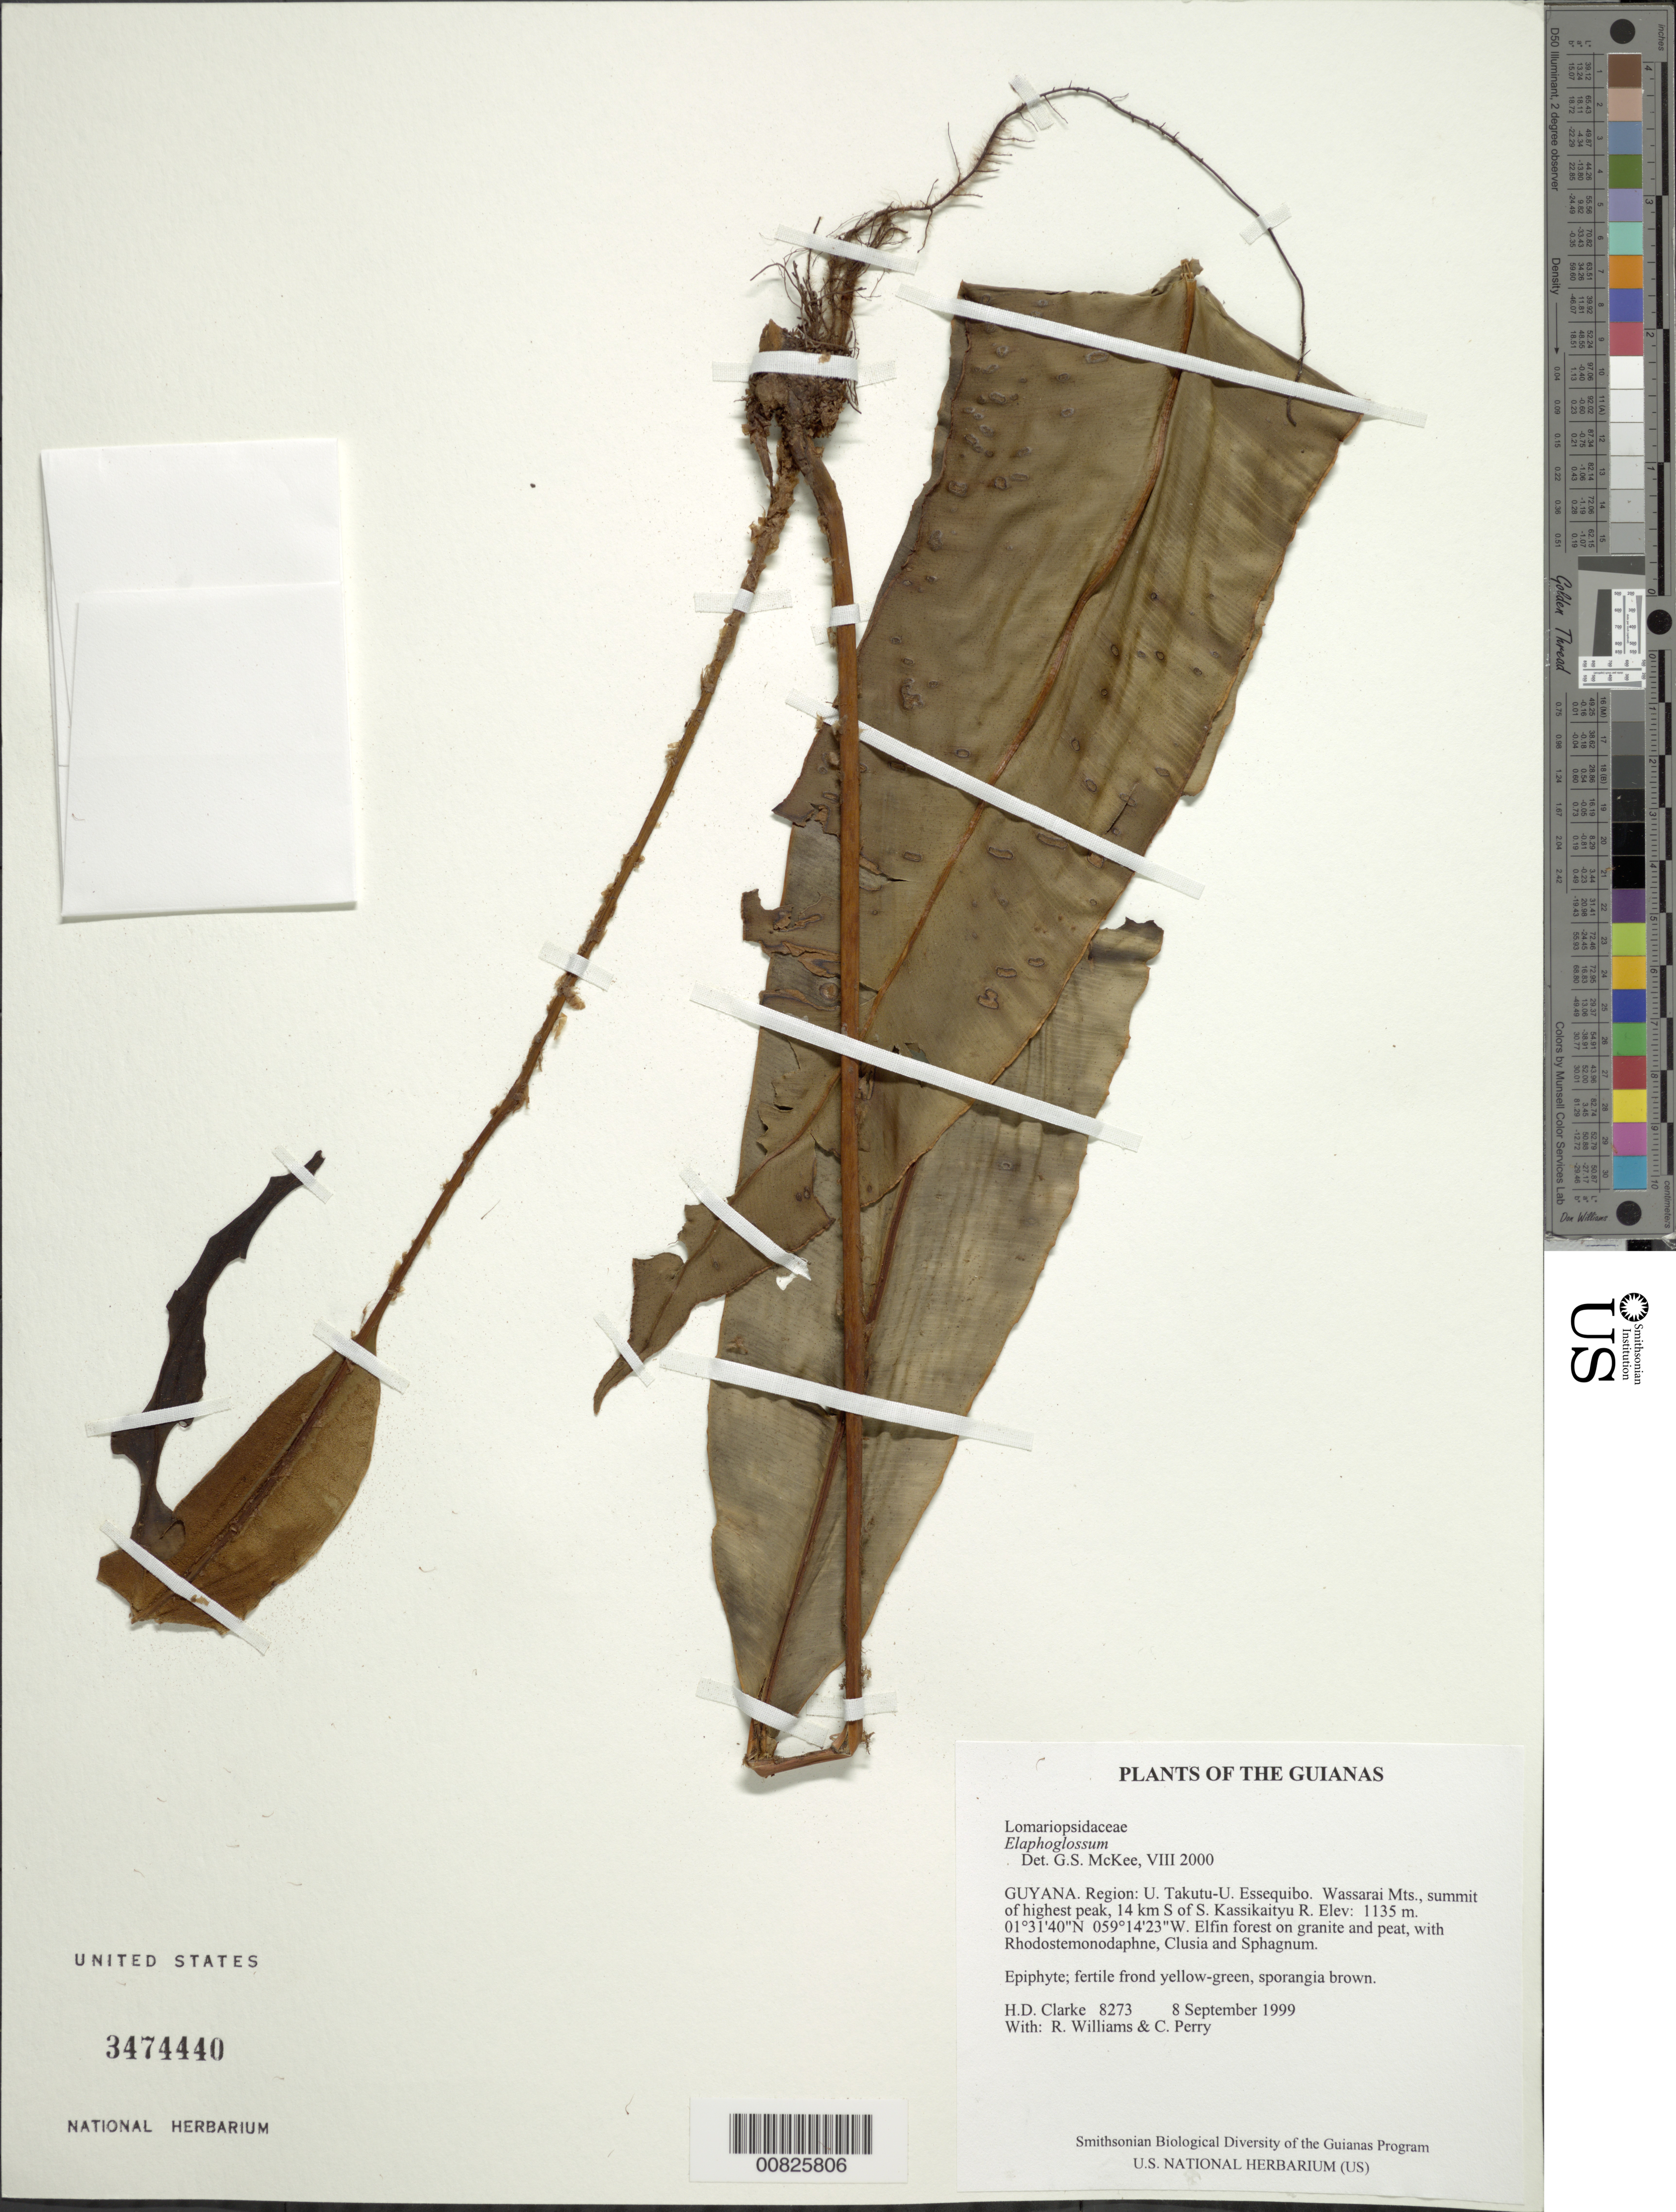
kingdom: Plantae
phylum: Tracheophyta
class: Polypodiopsida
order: Polypodiales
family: Dryopteridaceae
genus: Elaphoglossum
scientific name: Elaphoglossum sp.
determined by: McKee, G. S., (US), NMNH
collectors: H. D. Clarke, R. Williams & C. Perry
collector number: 8273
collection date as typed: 8 September 1999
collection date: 1999-09-08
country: Guyana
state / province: U. Takutu-U. Essequibo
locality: Wassarai Mts., summit of highest peak, 14 km S of S. Kassikaityu R.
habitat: Elfin forest on granite and peat, with Rhodostemonodaphne, Clusia and Sphagnum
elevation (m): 1135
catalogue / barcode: US 3474440